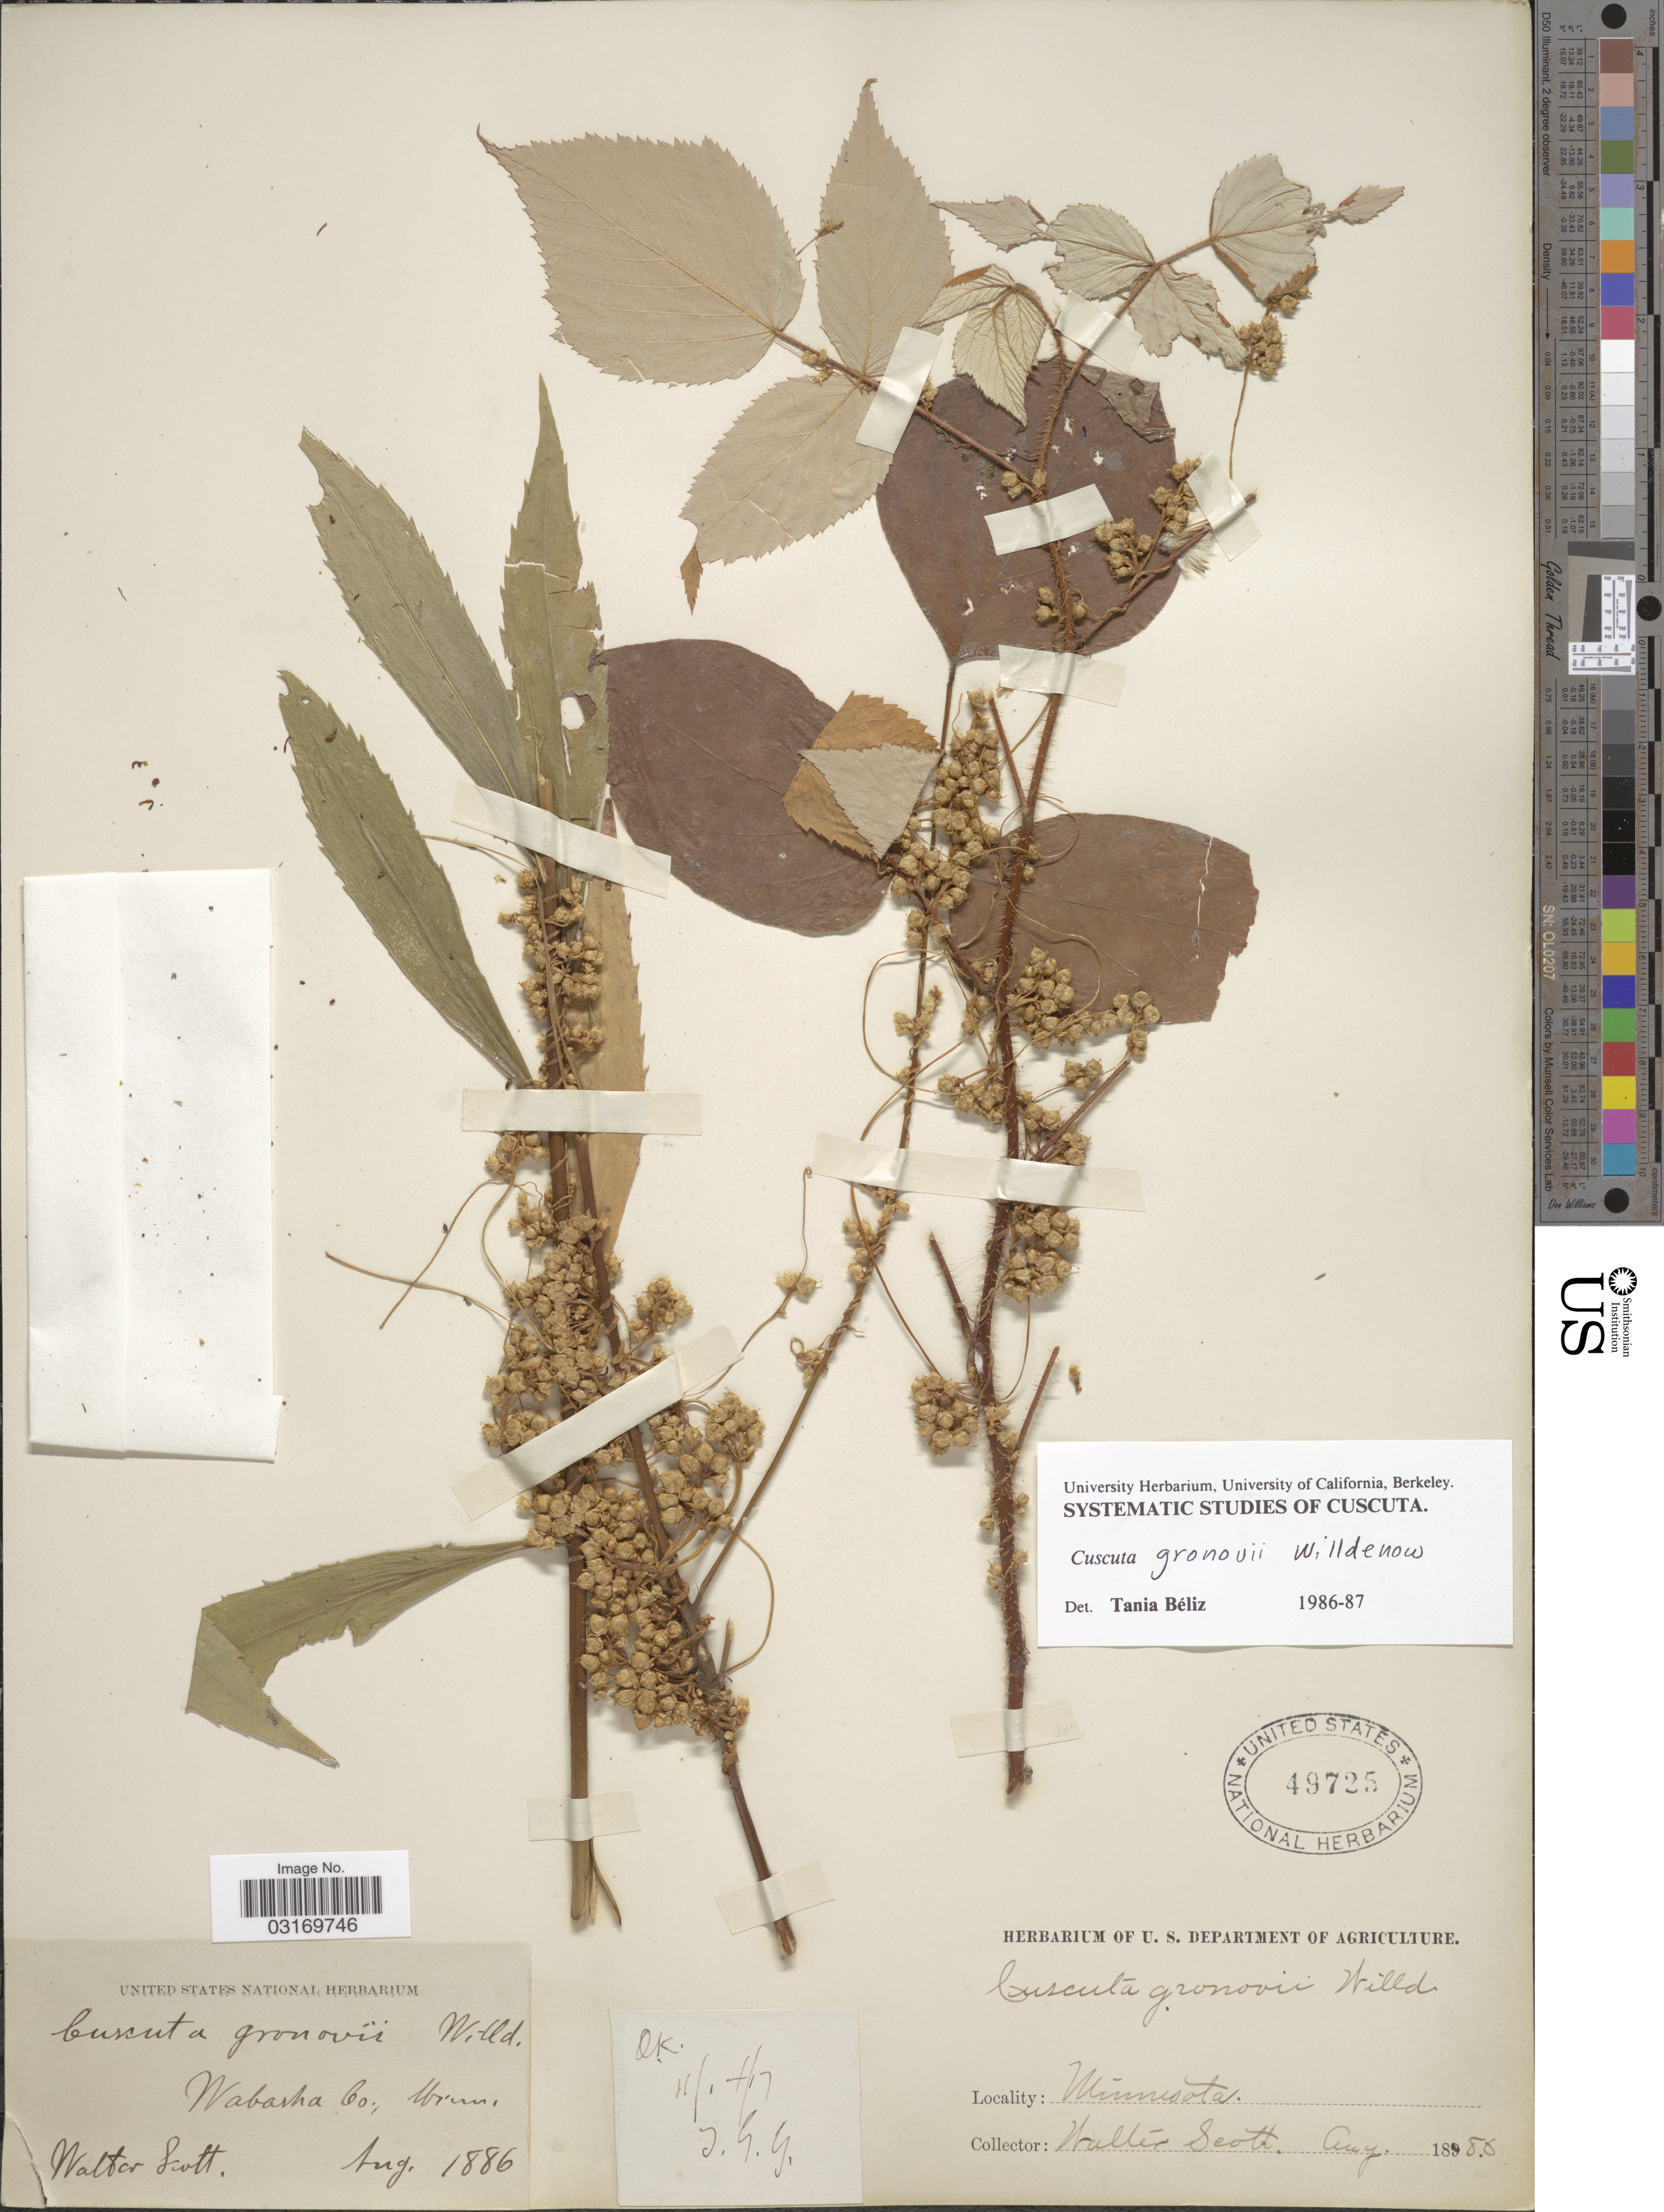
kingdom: Plantae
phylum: Tracheophyta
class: Magnoliopsida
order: Solanales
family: Convolvulaceae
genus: Cuscuta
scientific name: Cuscuta gronovii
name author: Willd. ex Schult.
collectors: W. Scott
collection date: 1886-08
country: United States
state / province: Minnesota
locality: Wabasha Co.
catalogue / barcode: US 49725